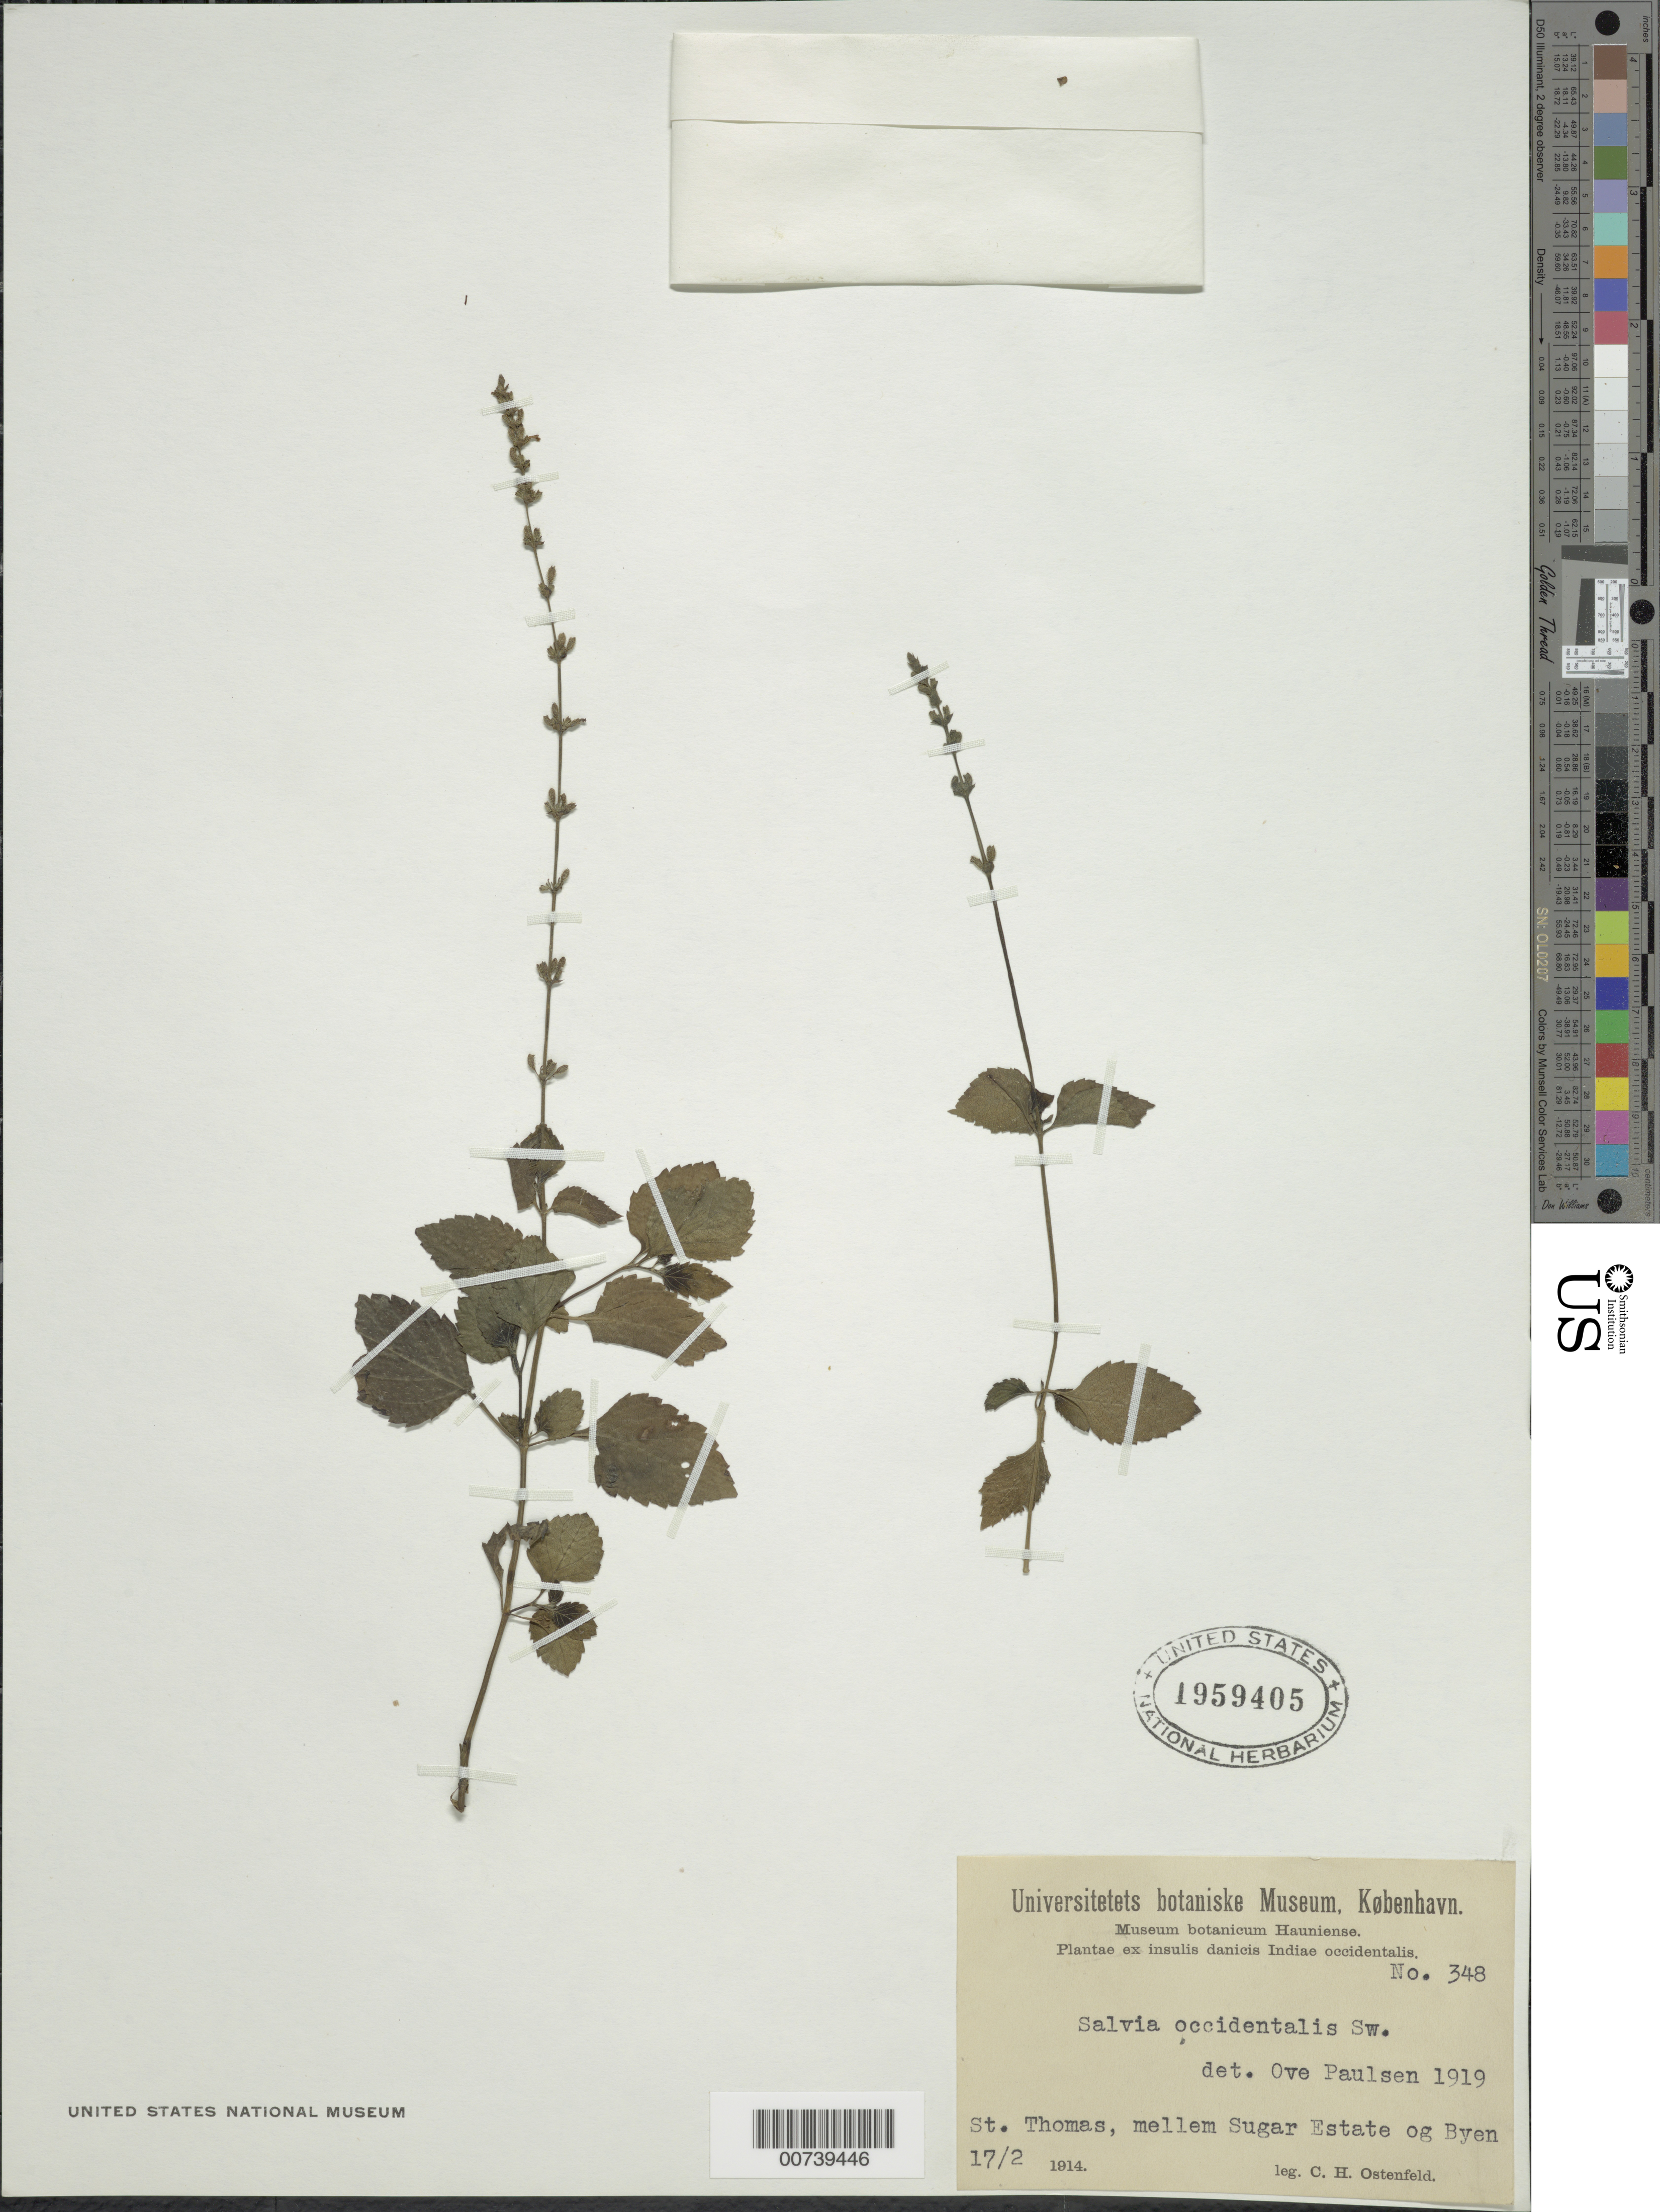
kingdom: Plantae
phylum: Tracheophyta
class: Magnoliopsida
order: Lamiales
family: Lamiaceae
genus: Salvia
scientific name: Salvia occidentalis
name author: Sw.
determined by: Paulsen, O.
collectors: C. Ostenfeld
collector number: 348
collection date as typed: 17 Feb 1914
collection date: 1914-02-17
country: U.S. Virgin Islands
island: St. Thomas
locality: Mellem Sugar Estate og Byen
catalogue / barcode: US 1959405